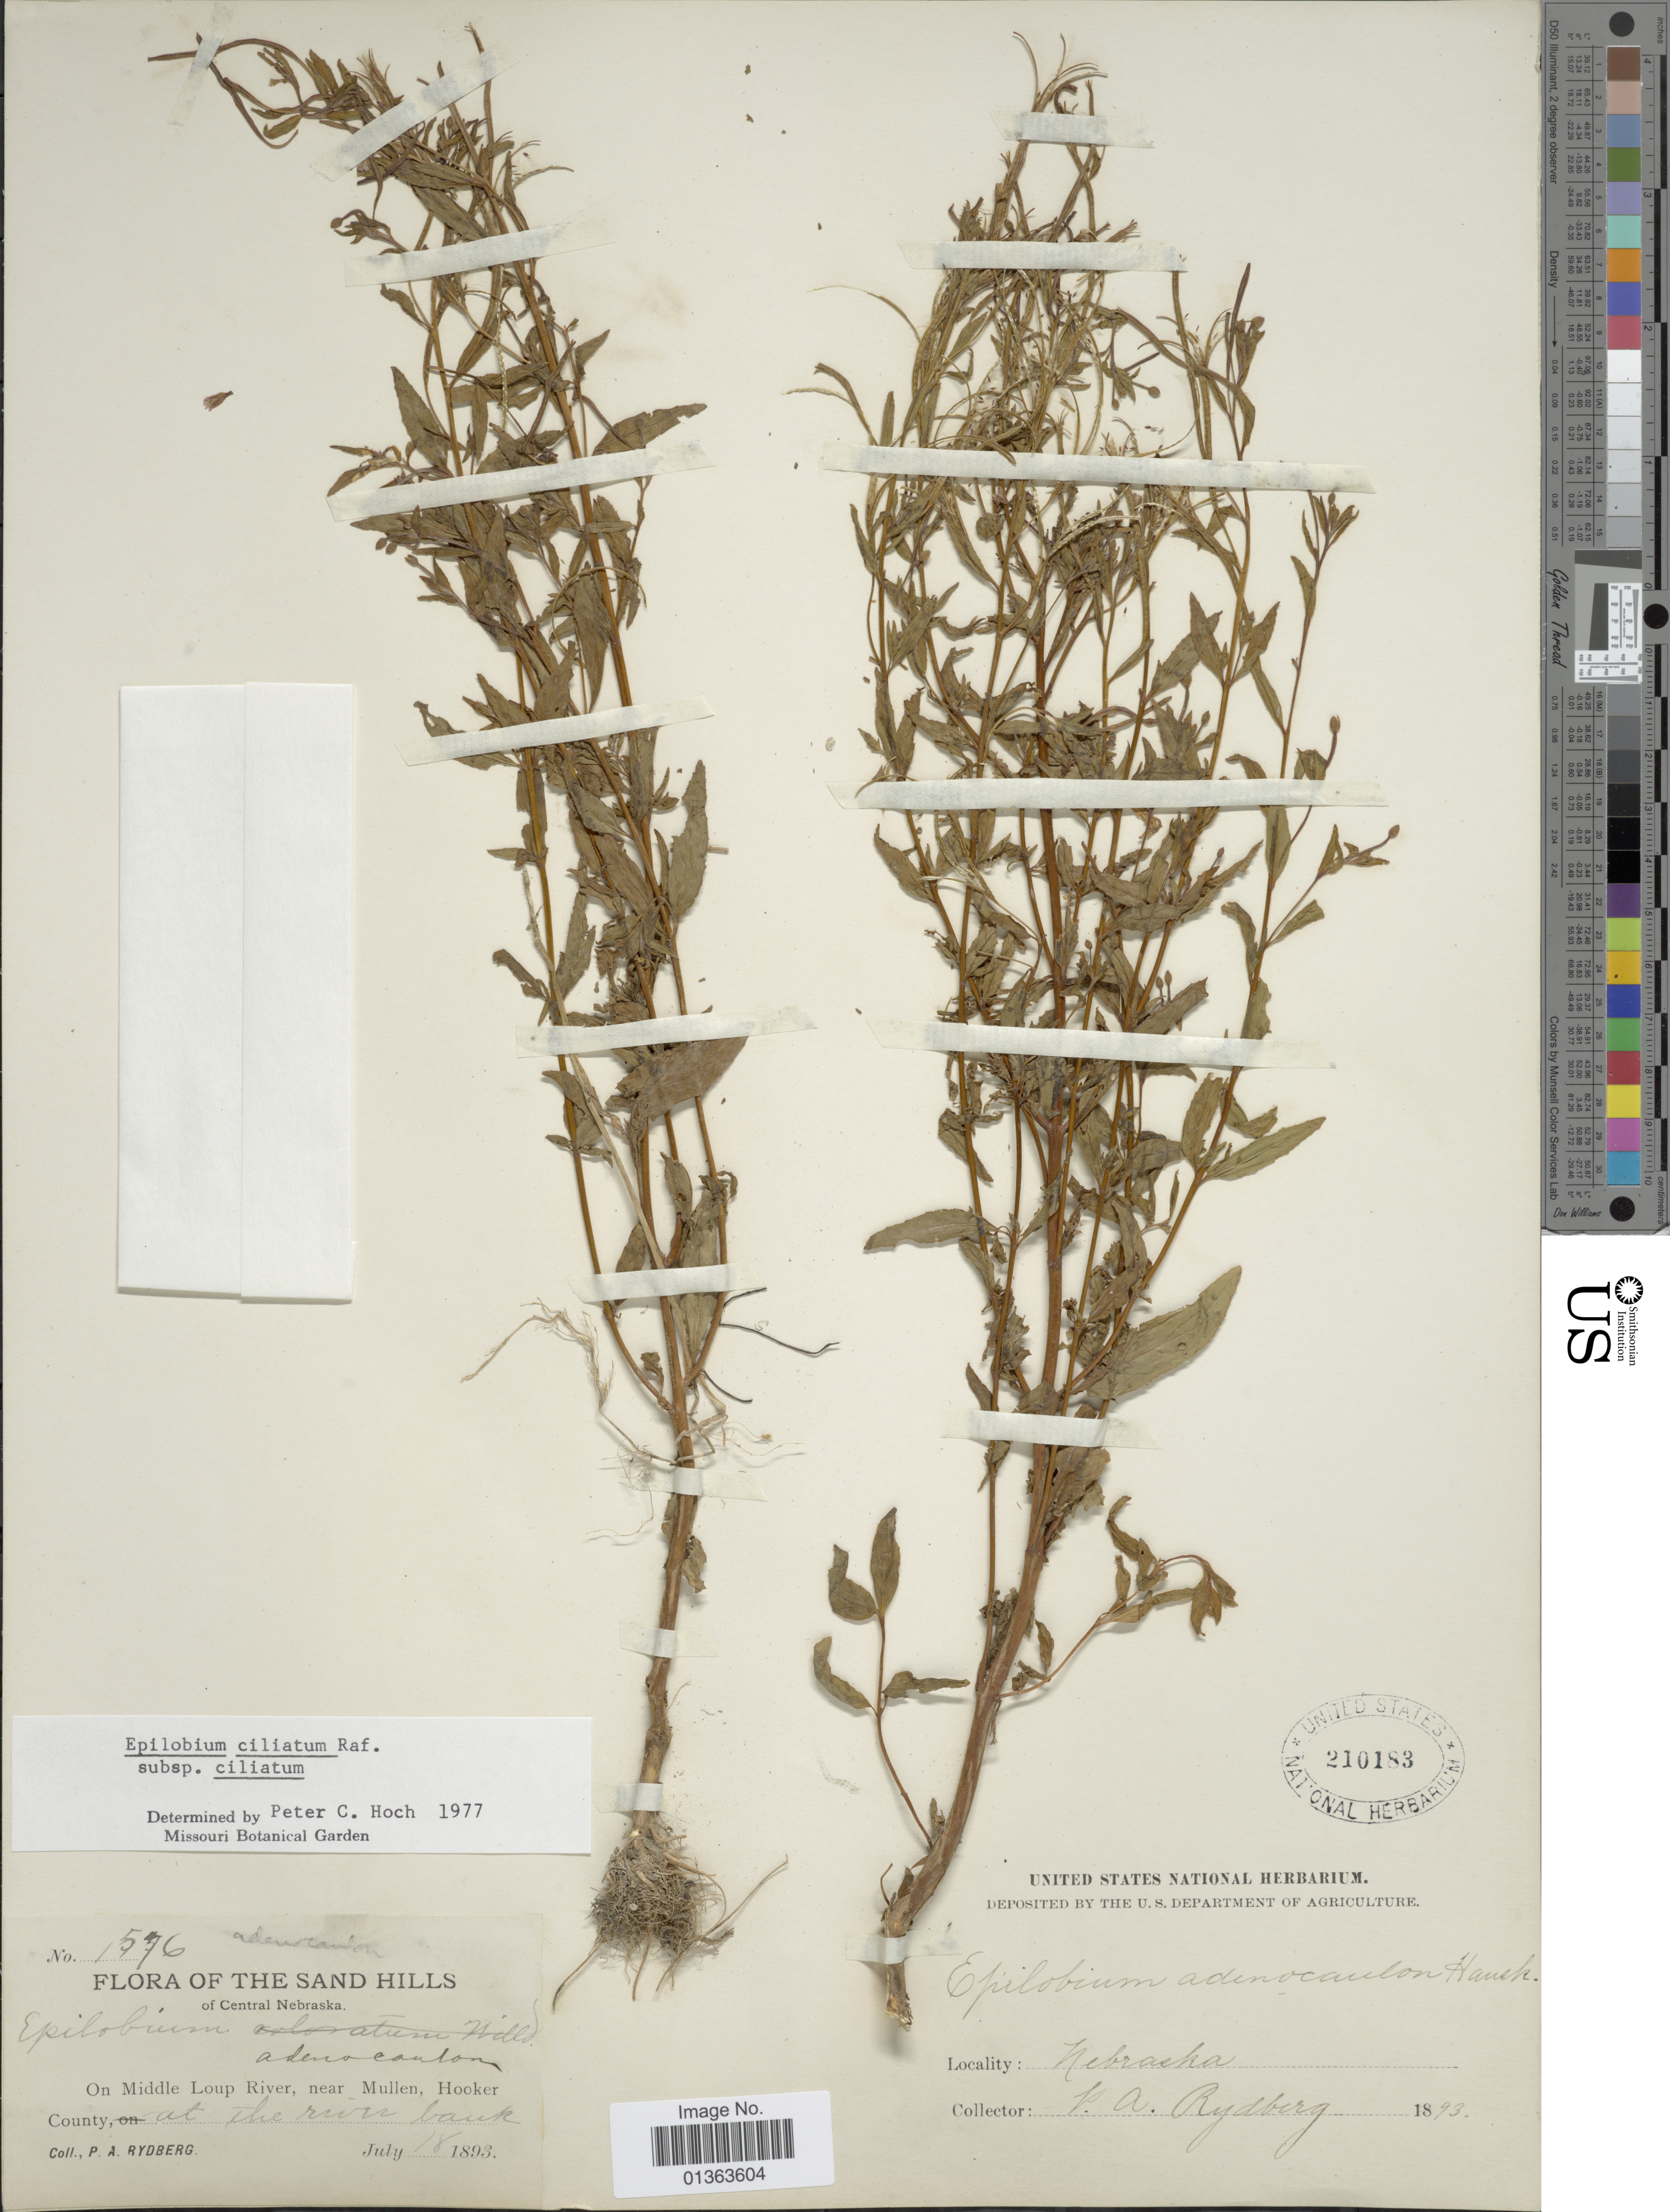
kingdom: Plantae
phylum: Tracheophyta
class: Magnoliopsida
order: Myrtales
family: Onagraceae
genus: Epilobium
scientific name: Epilobium ciliatum subsp. ciliatum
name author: Raf.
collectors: P. A. Rydberg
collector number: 1576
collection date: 1893-07-18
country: United States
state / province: Nebraska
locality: Sand Hills. Central Nebraska. On Middle Loup River, near Mullen, Hooker County, at the river bank.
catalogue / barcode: US 210183